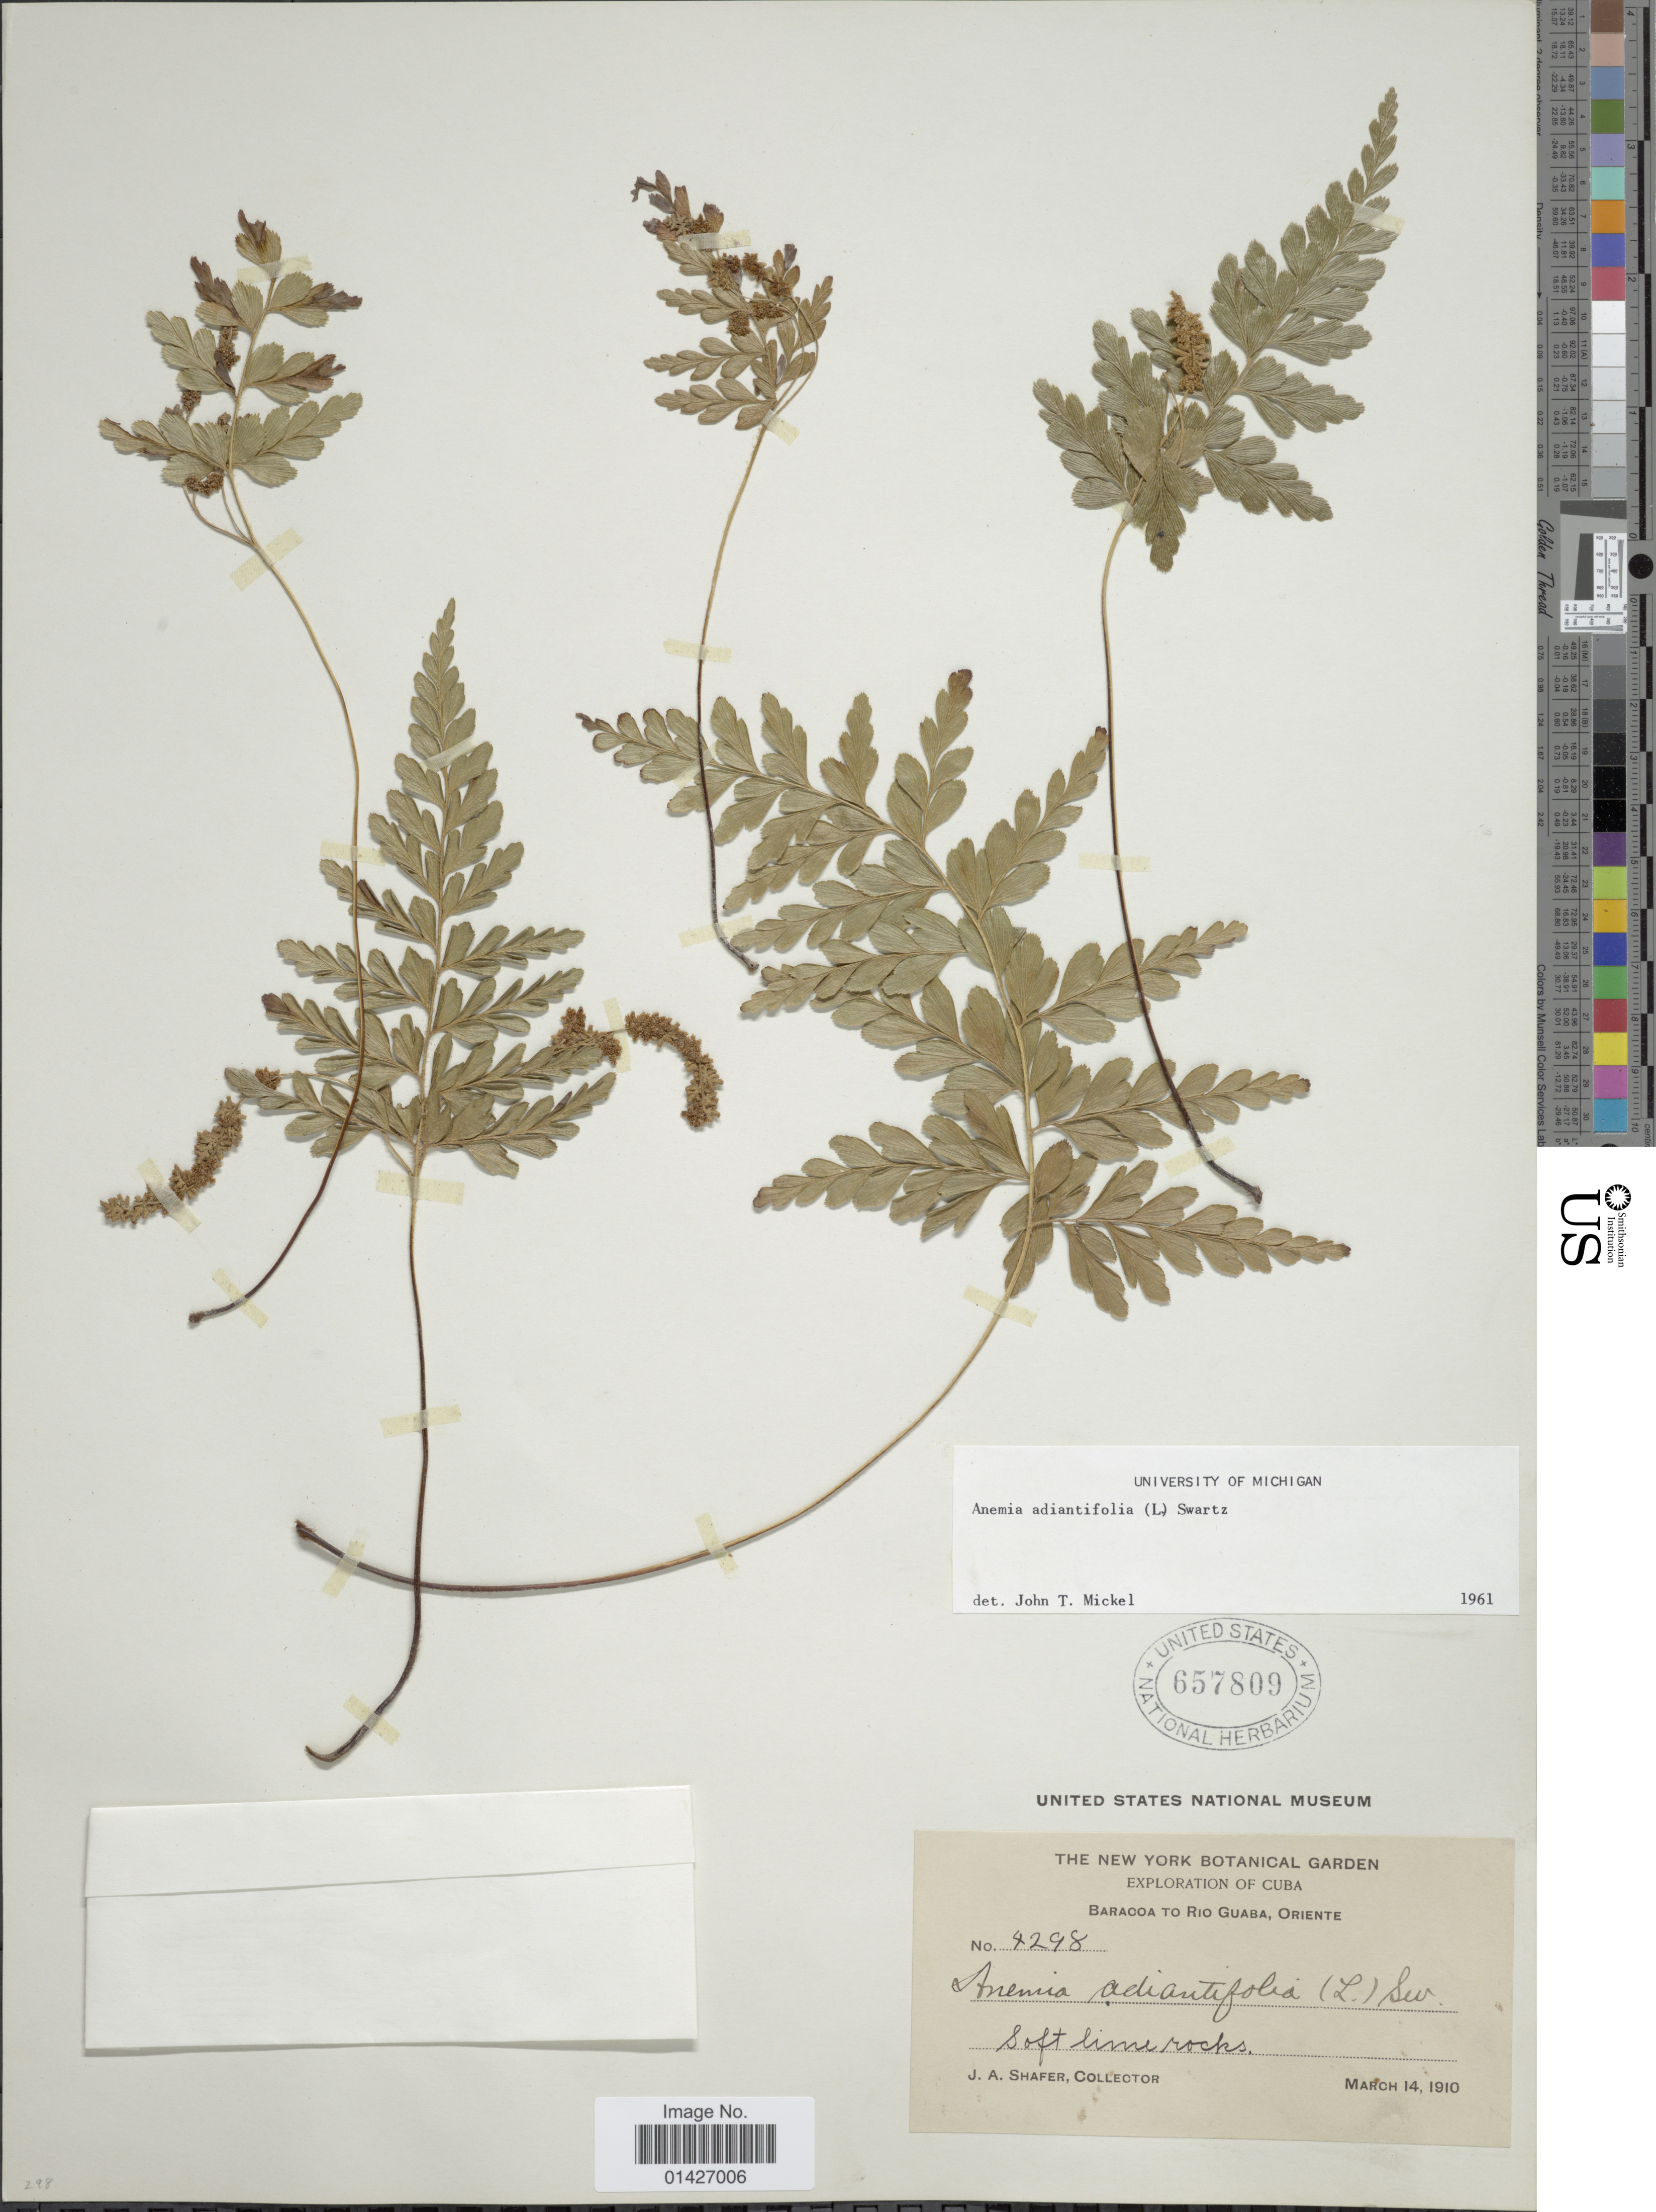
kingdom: Plantae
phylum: Tracheophyta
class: Polypodiopsida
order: Schizaeales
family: Anemiaceae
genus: Anemia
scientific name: Anemia adiantifolia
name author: (L.) Sw.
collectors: J. A. Shafer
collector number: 4398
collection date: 1910-03-14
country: Cuba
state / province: Oriente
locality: Baracao to Rio Guaba, Oriente. Soft lime rocks.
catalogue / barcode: US 657809